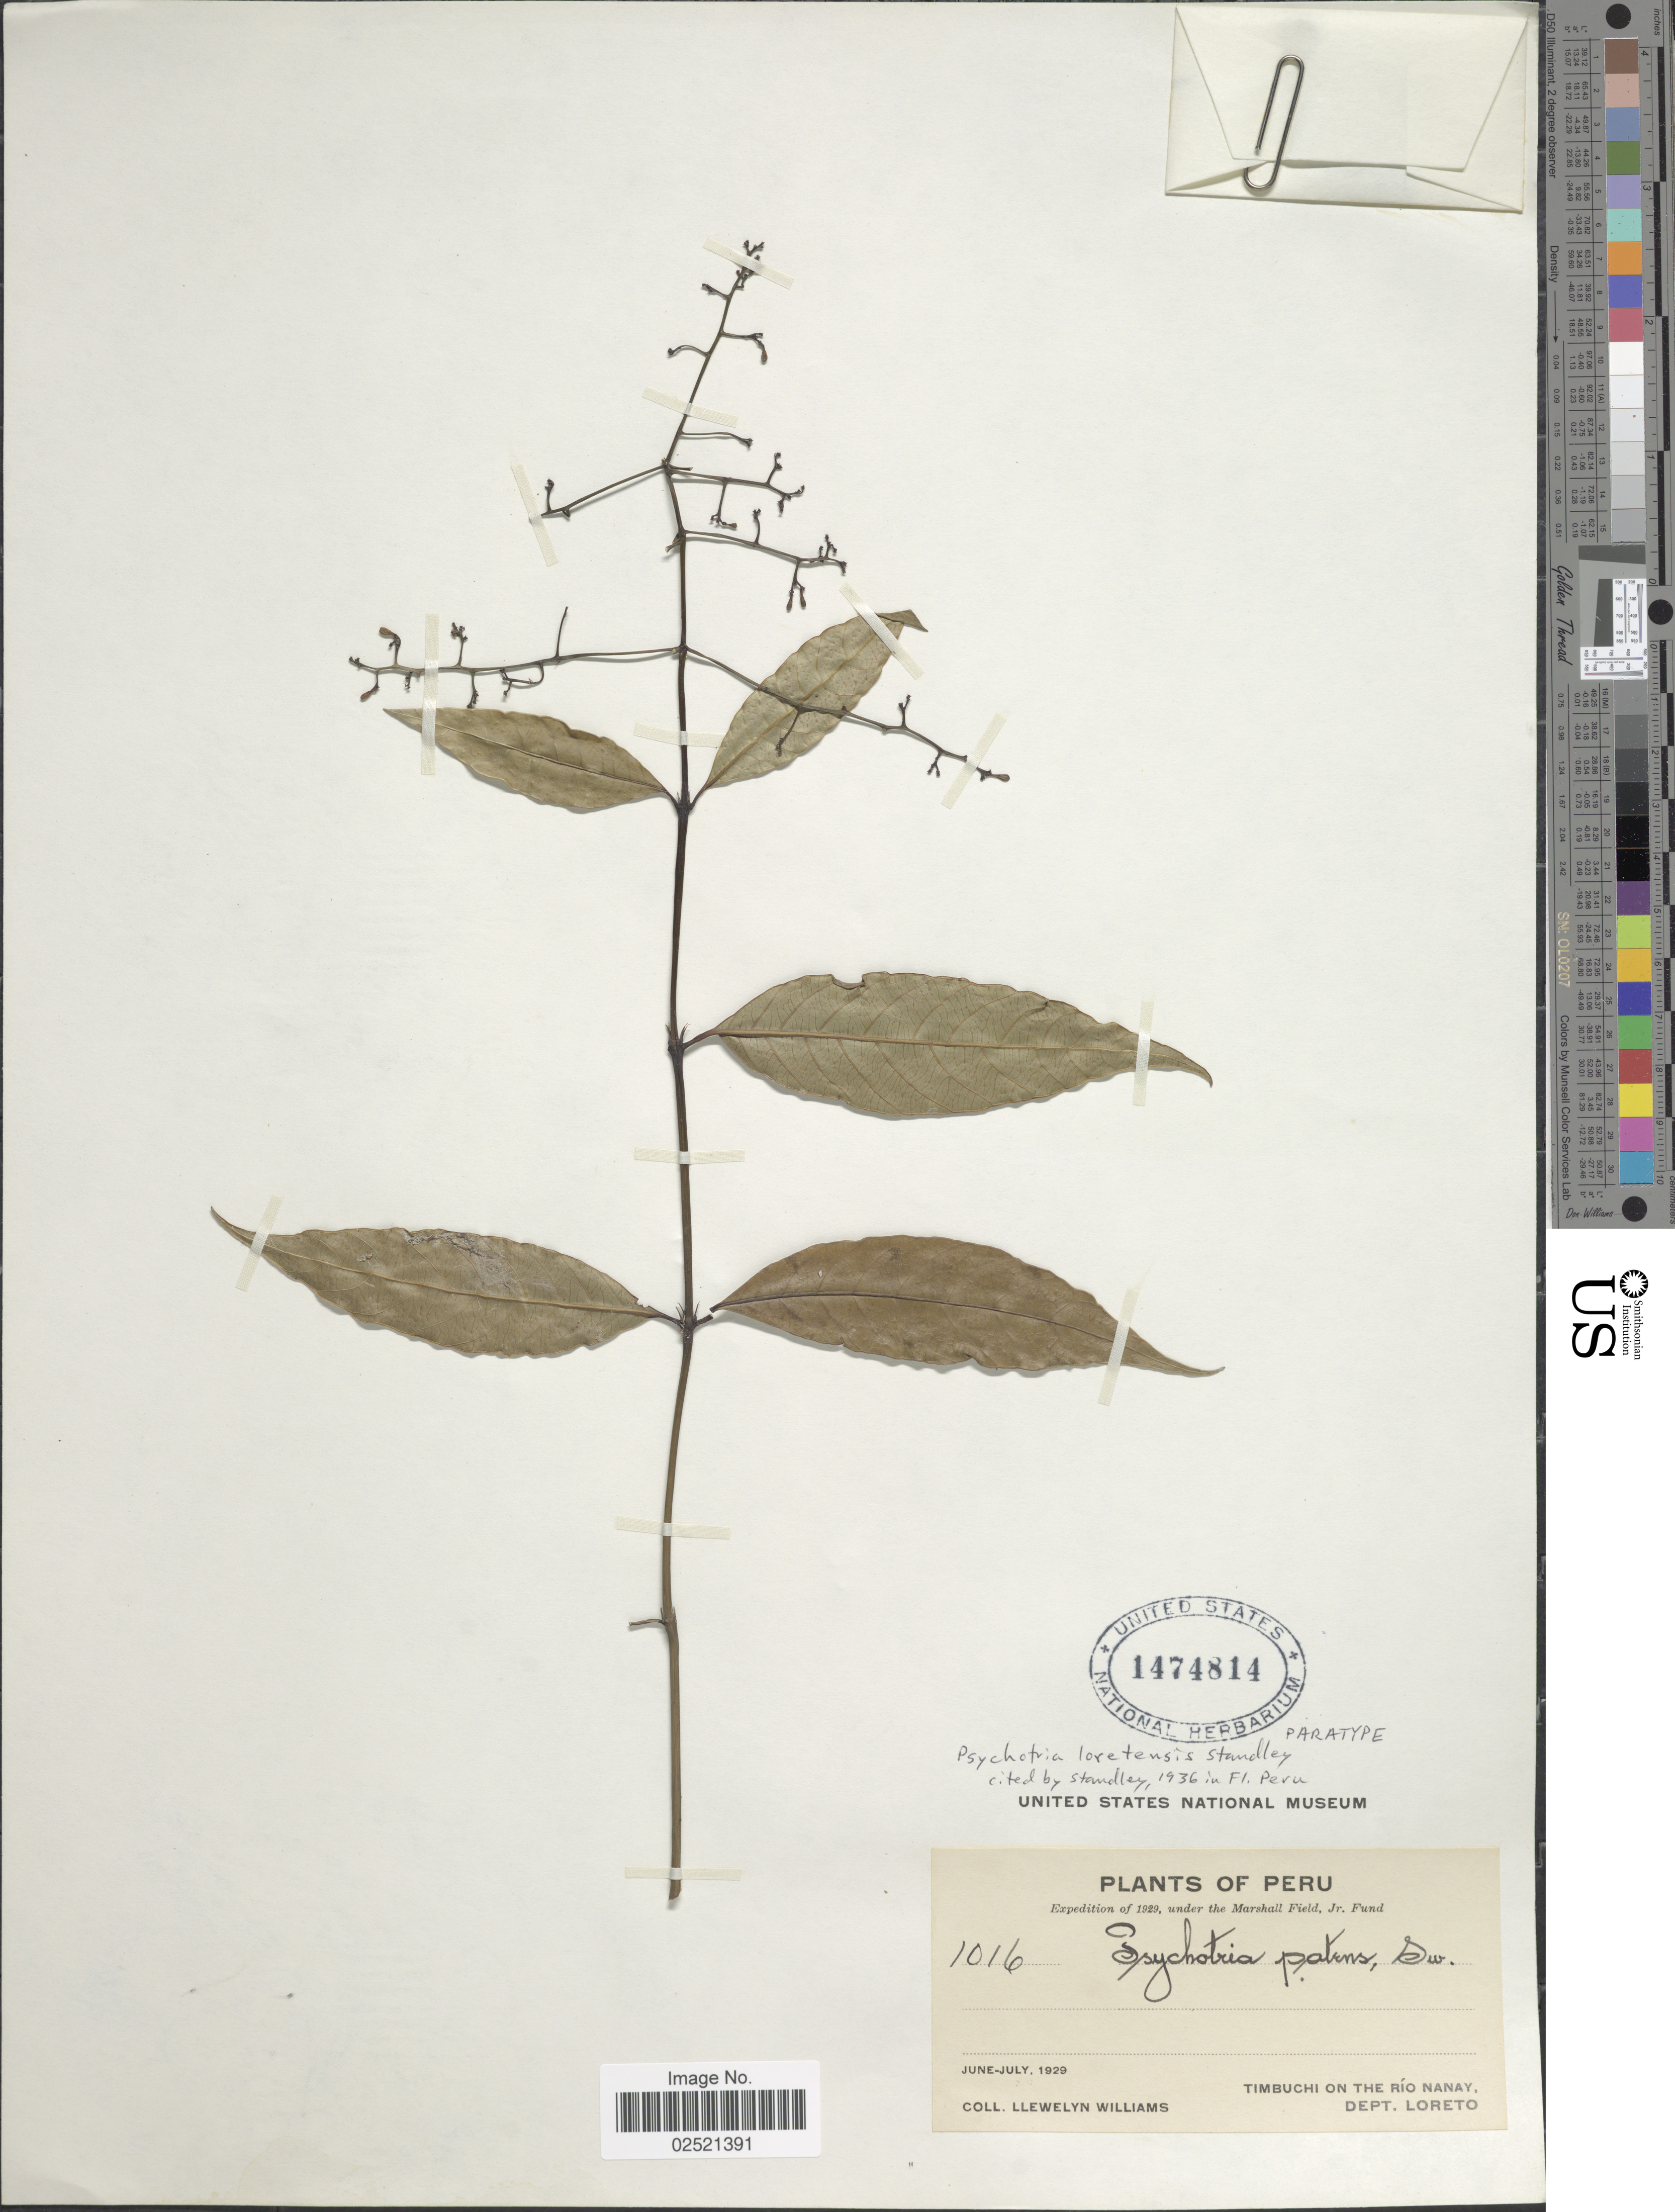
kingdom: Plantae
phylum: Tracheophyta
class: Magnoliopsida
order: Gentianales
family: Rubiaceae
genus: Psychotria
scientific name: Psychotria loretensis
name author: Standl.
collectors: Ll. Williams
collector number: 1016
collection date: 1929-06/1929-07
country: Peru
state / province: Loreto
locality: Timbuchi on the Rio Nanay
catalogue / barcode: US 1474814